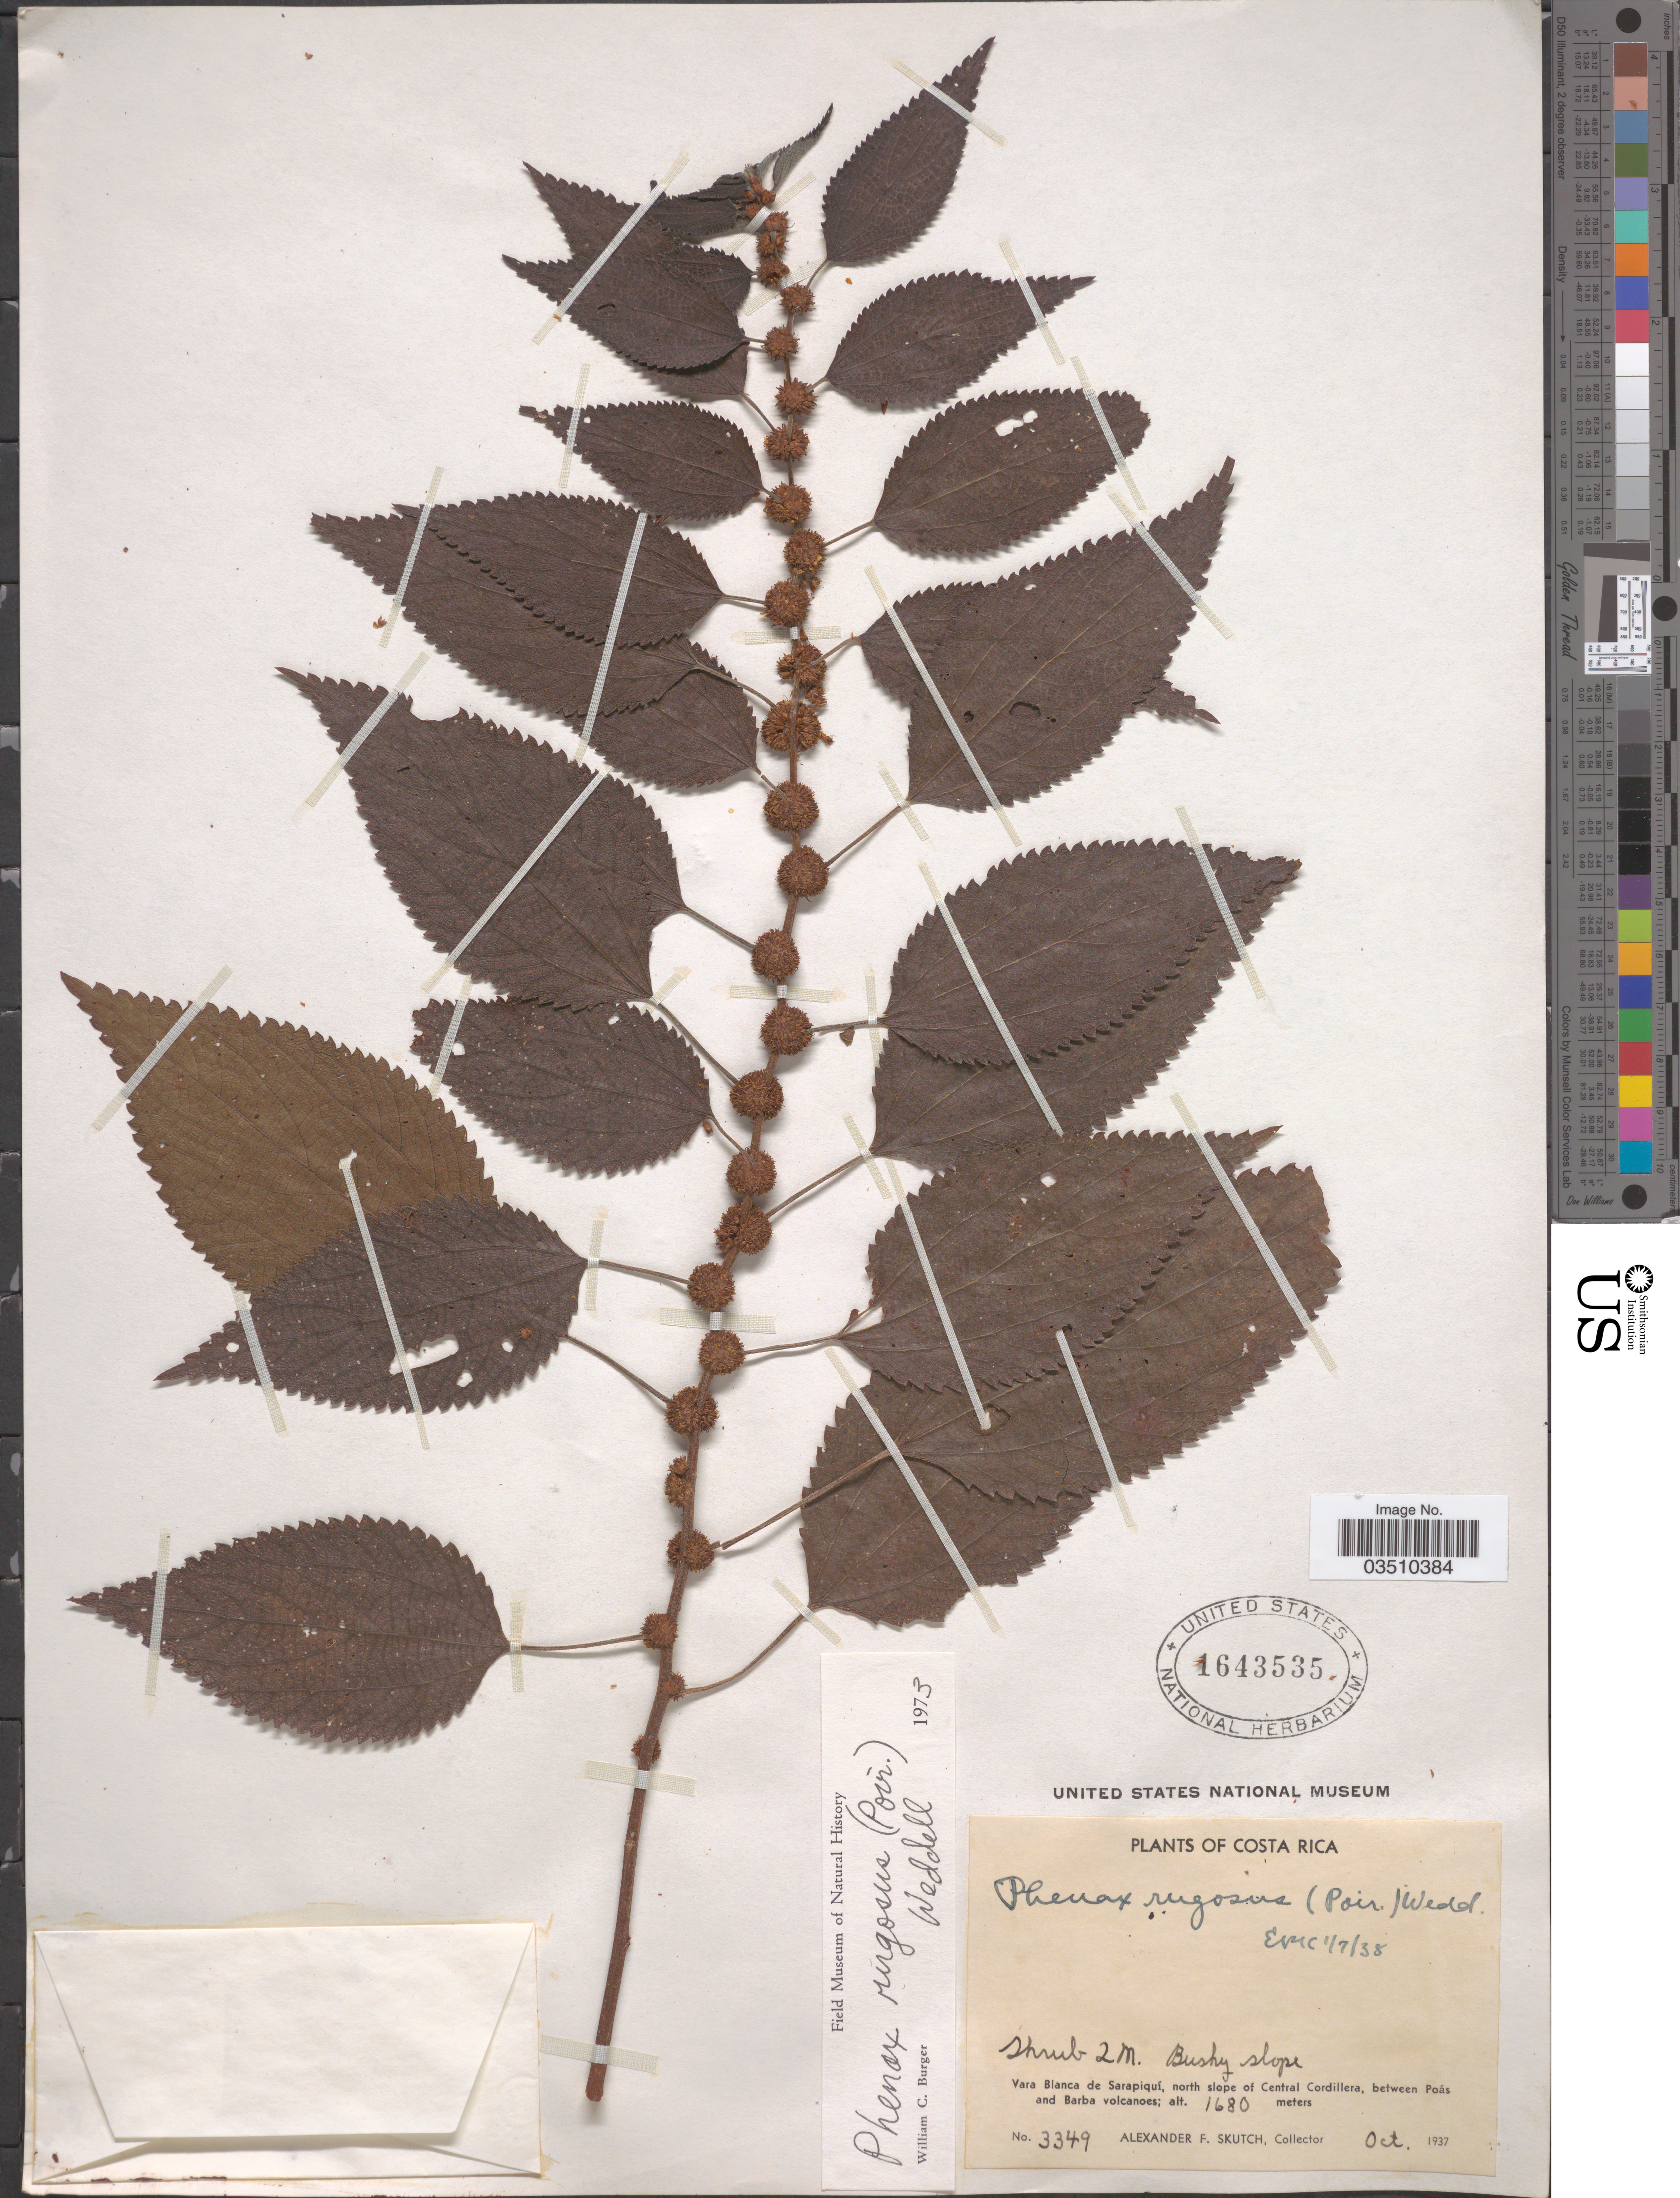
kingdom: Plantae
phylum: Tracheophyta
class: Magnoliopsida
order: Rosales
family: Urticaceae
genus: Phenax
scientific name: Phenax rugosus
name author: (Poir.) Wedd.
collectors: A. F. Skutch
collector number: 3349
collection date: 1937-10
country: Costa Rica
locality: Vara Blanca de Sarapiquí, north slope of Central Cordillera, between Poás and Barba volcanoes.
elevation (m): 1680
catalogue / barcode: US 1643535